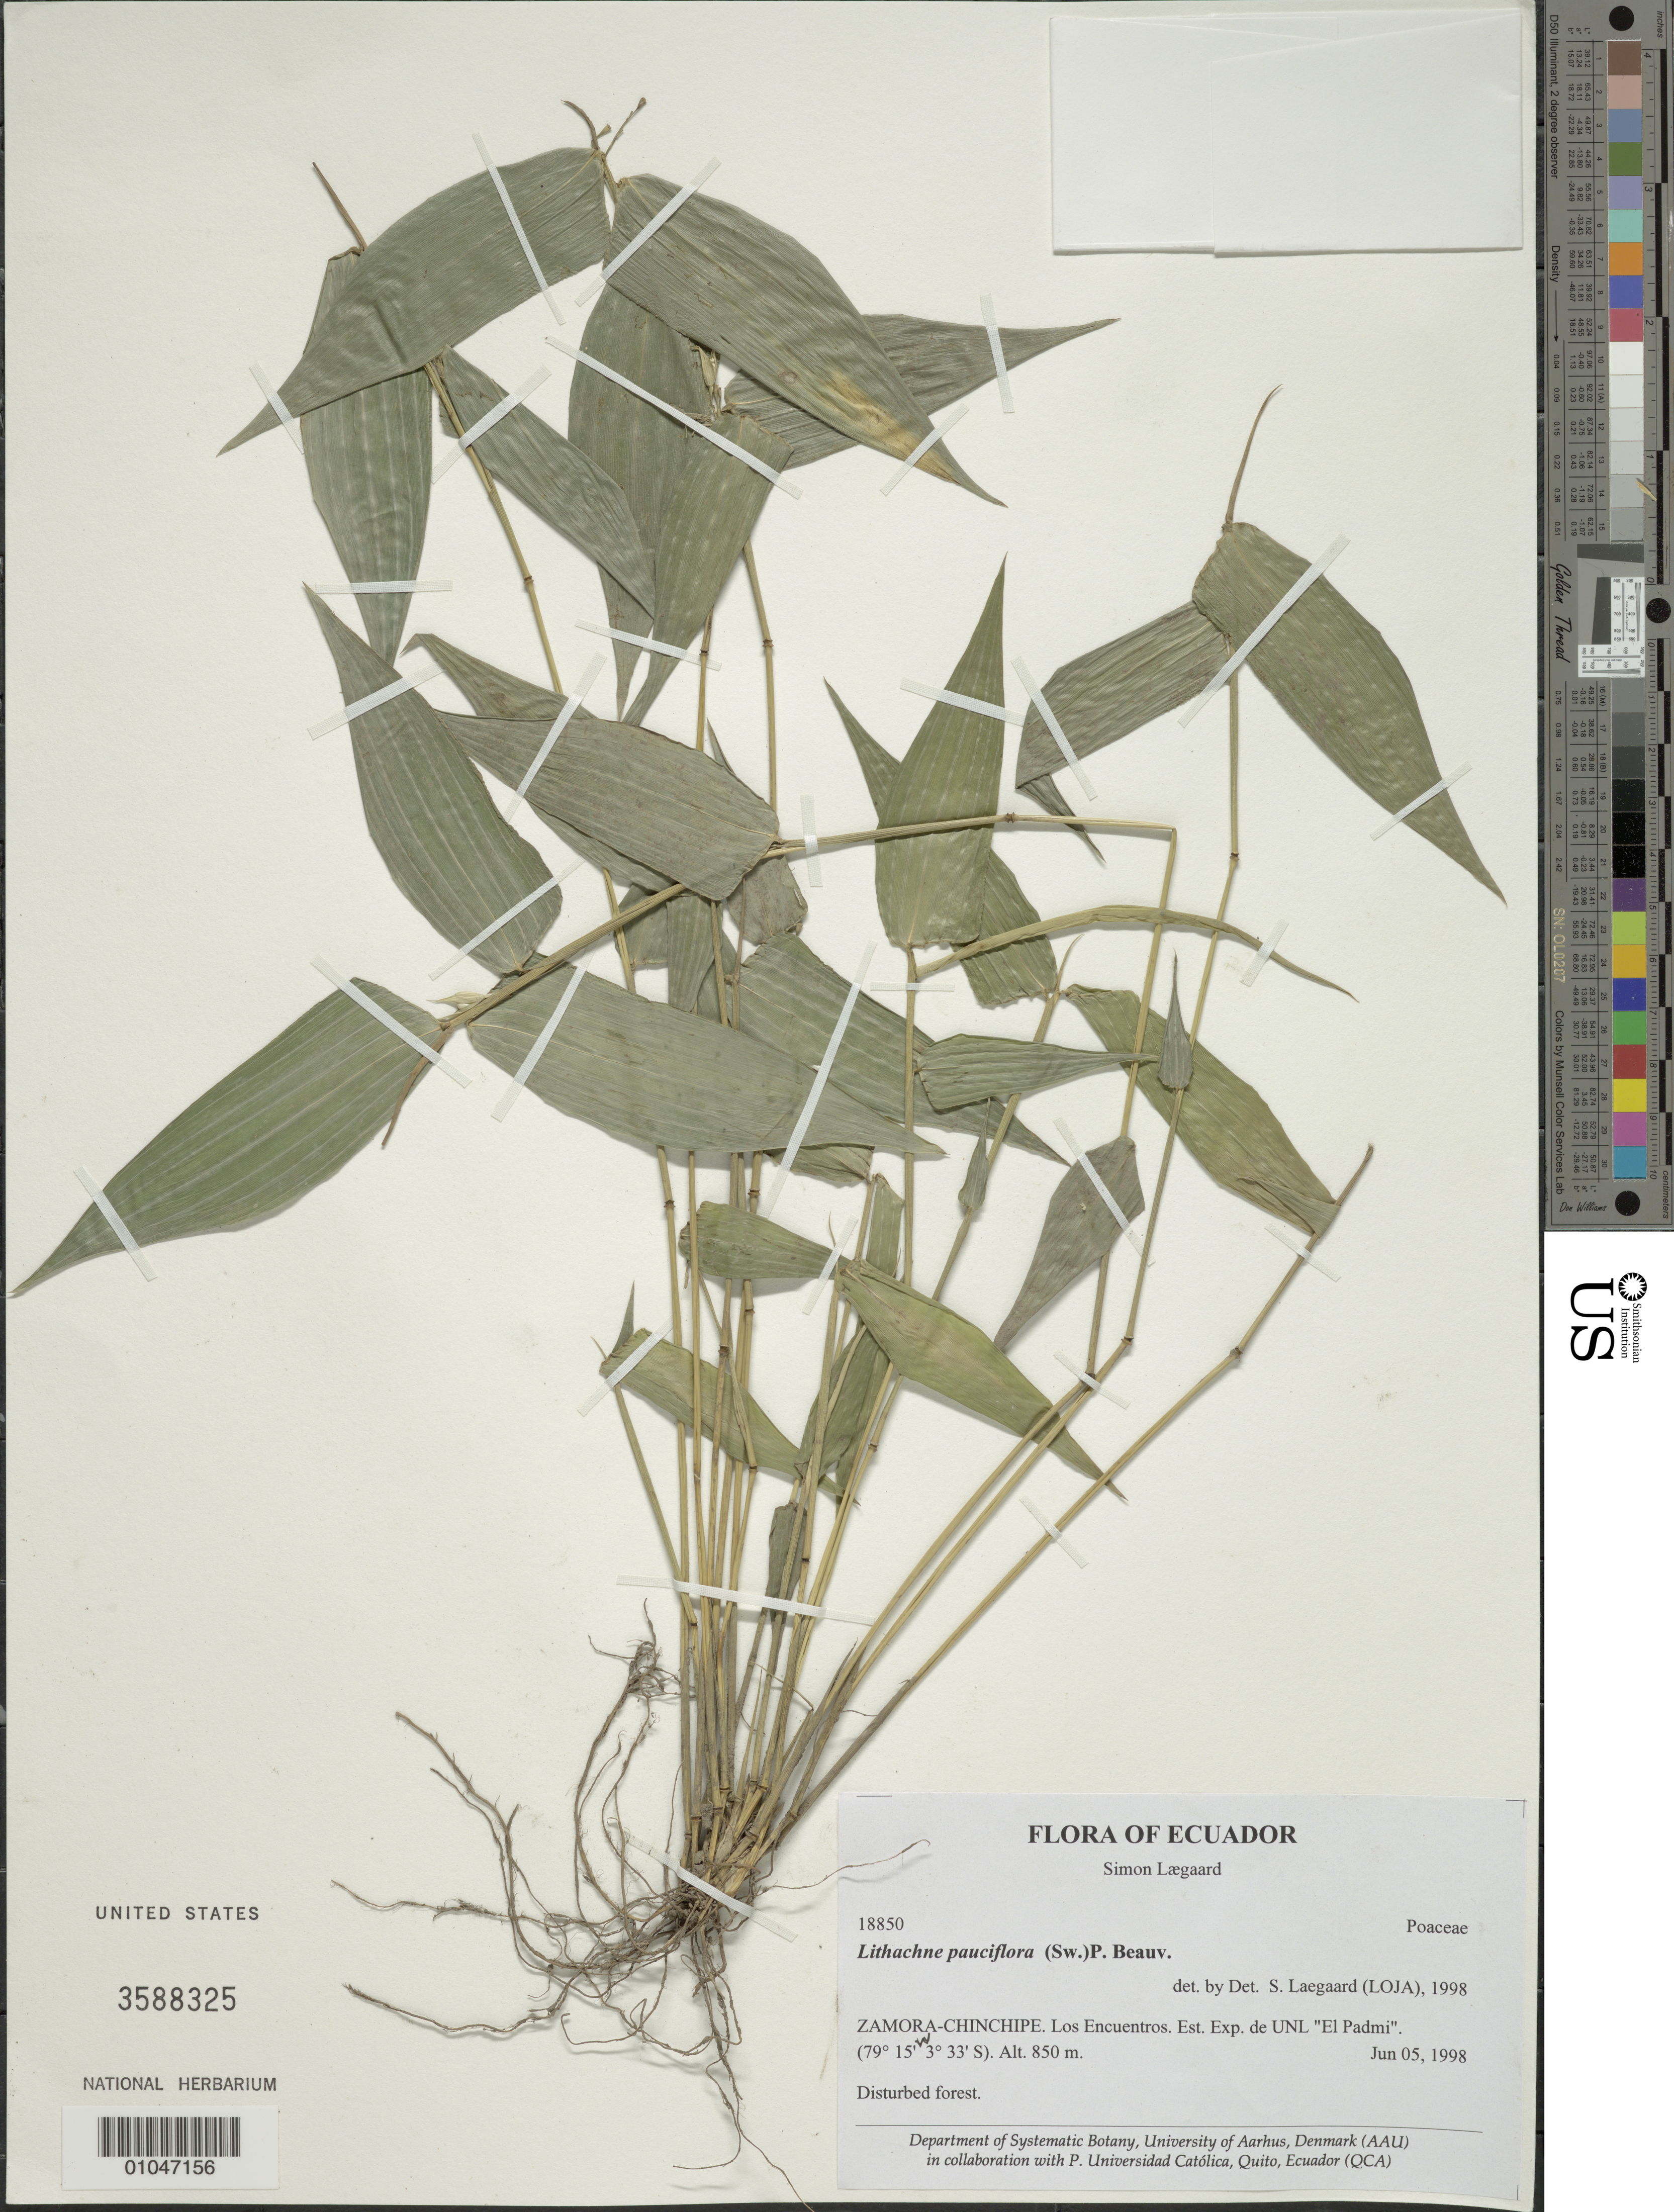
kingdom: Plantae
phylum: Tracheophyta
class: Liliopsida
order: Poales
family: Poaceae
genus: Lithachne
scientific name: Lithachne pauciflora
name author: (Sw.) P. Beauv.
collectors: S. Lægaard & A. Miranda Leiva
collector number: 18850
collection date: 1998-06-05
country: Ecuador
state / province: Zamora-Chinchipe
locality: Est. Exp. de UNL "El Padmi", Los Encuentros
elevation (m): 850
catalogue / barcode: US 3588325